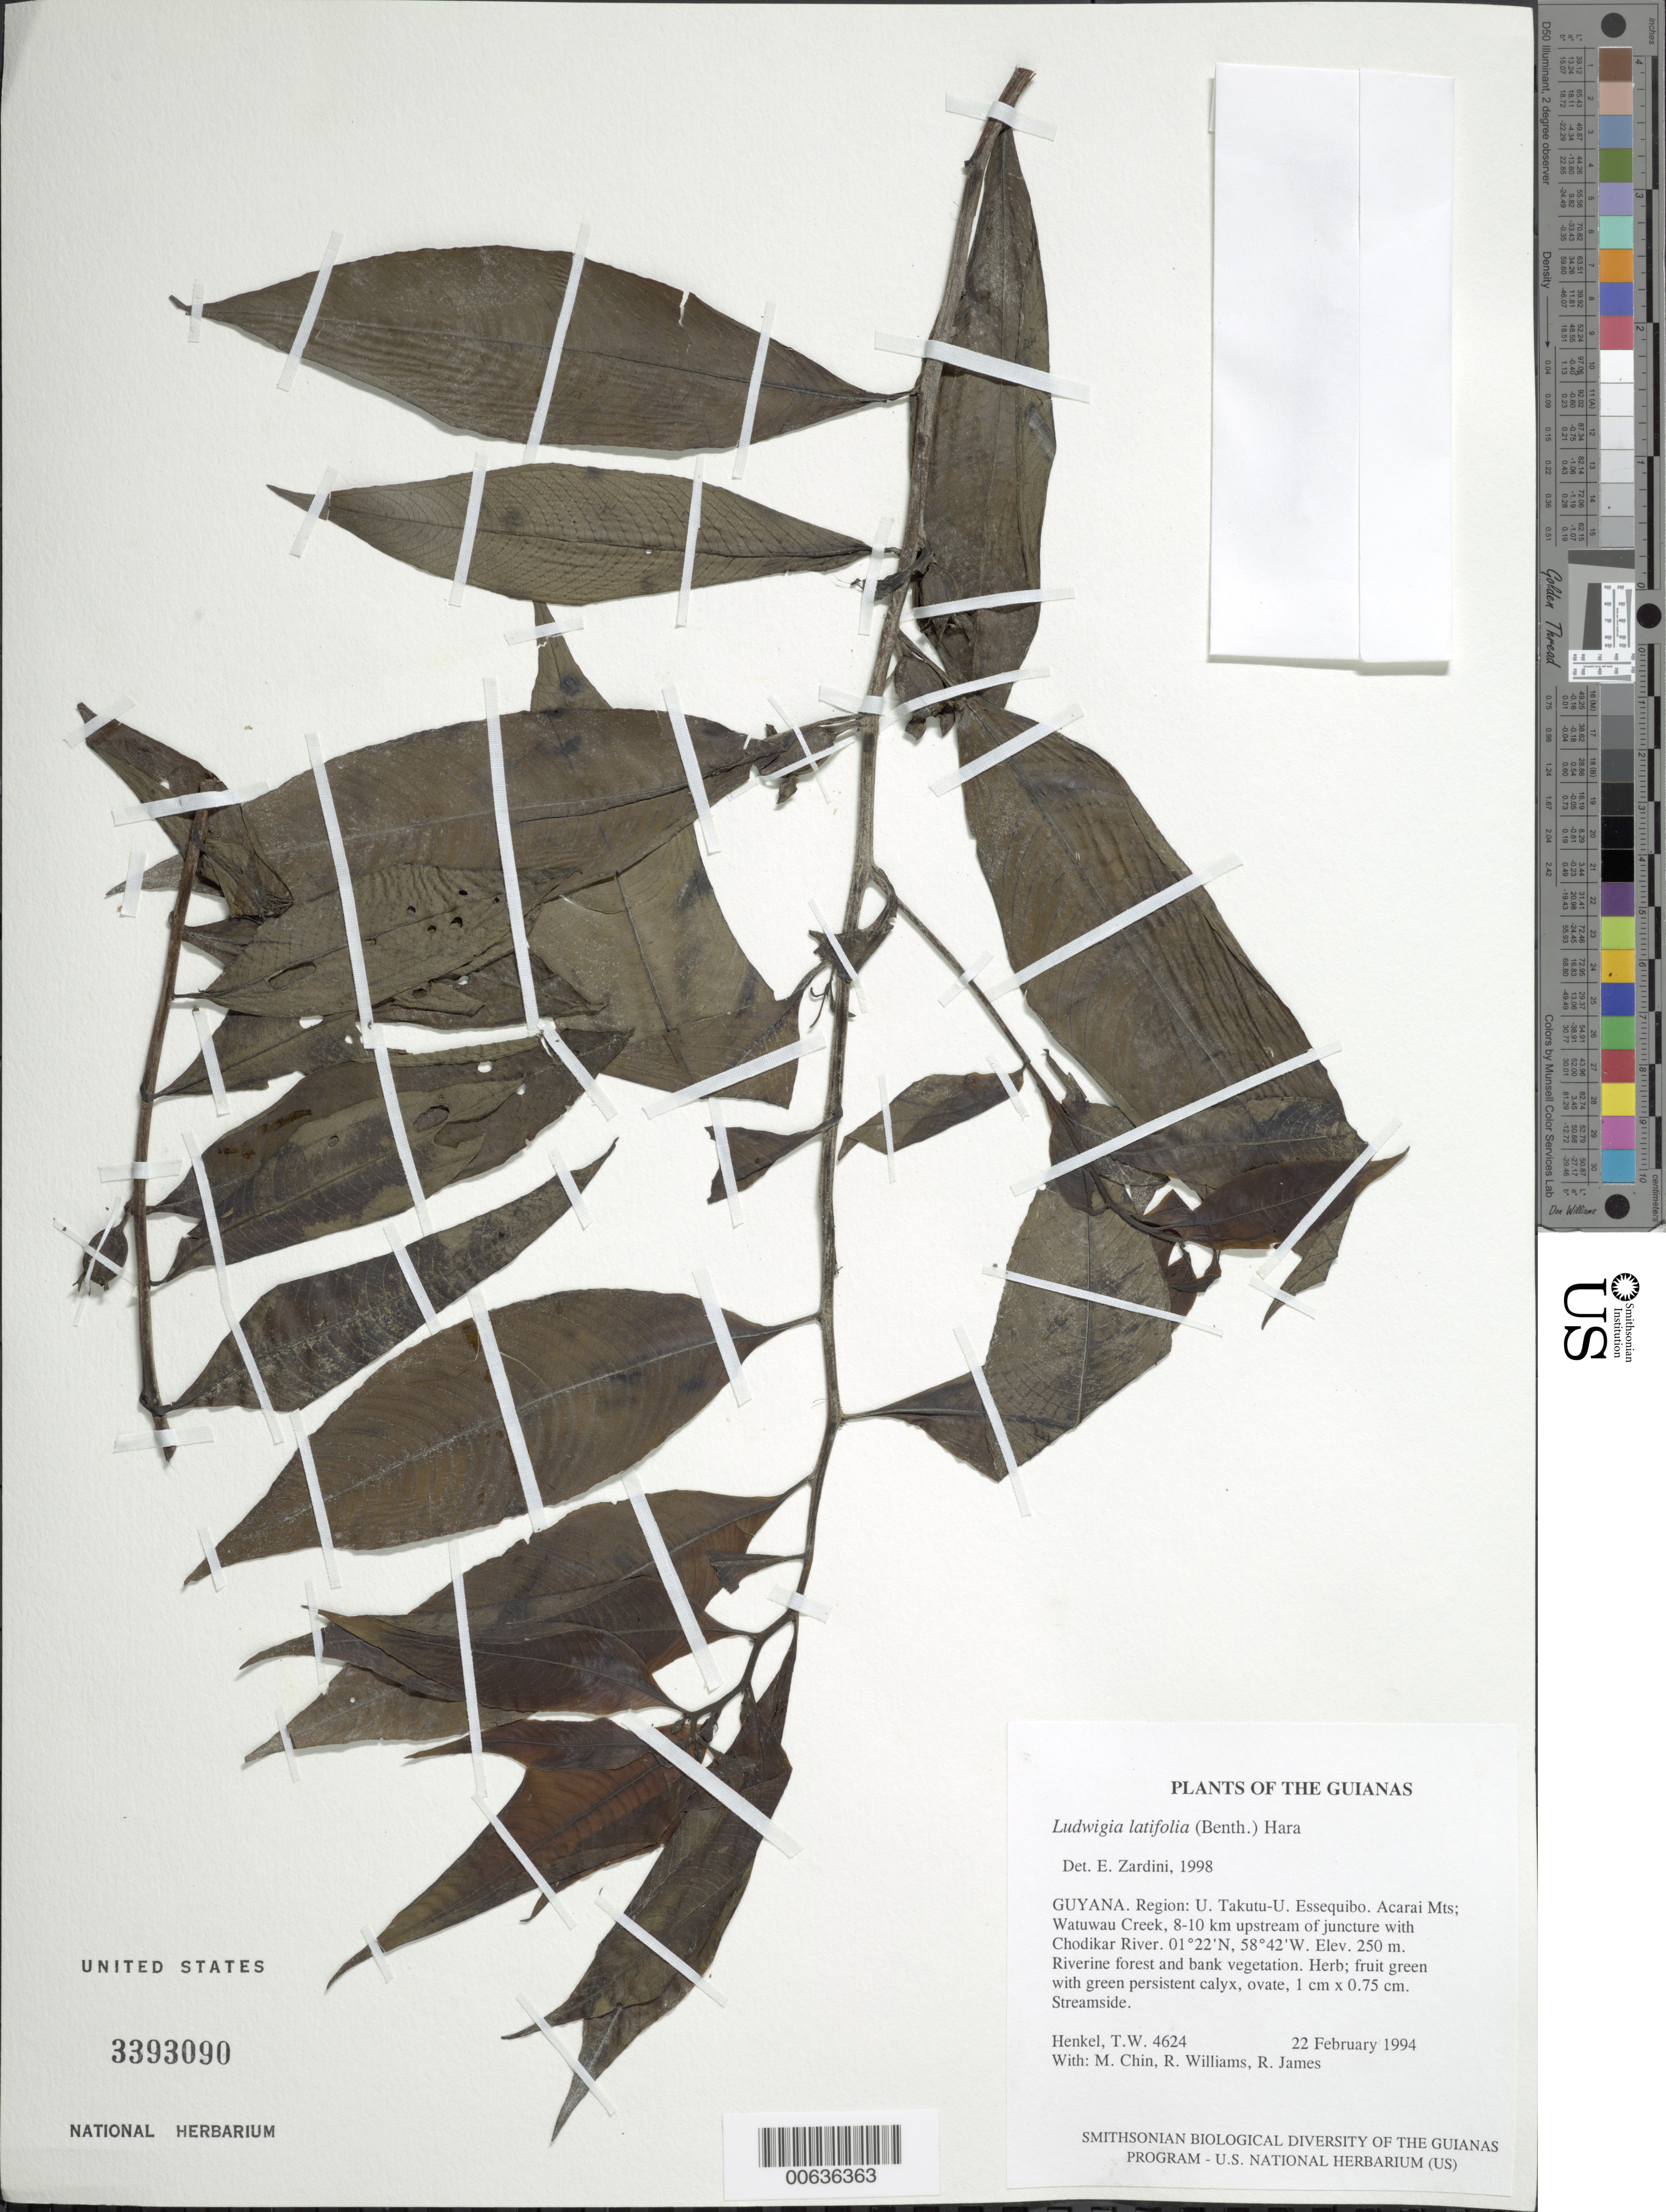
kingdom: Plantae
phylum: Tracheophyta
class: Magnoliopsida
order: Myrtales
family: Onagraceae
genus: Ludwigia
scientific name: Ludwigia latifolia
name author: (Benth.) H. Hara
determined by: Zardini, E. M.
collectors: T. Henkel, M. Chin, R. Williams & R. James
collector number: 4624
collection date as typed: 22 February 1994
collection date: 1994-02-22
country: Guyana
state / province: U. Takutu-U. Essequibo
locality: Acarai Mts; Watuwau Creek, 8-10 km upstream of juncture with Chodikar River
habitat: Riverine forest and bank vegetation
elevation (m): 250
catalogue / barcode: US 3393090